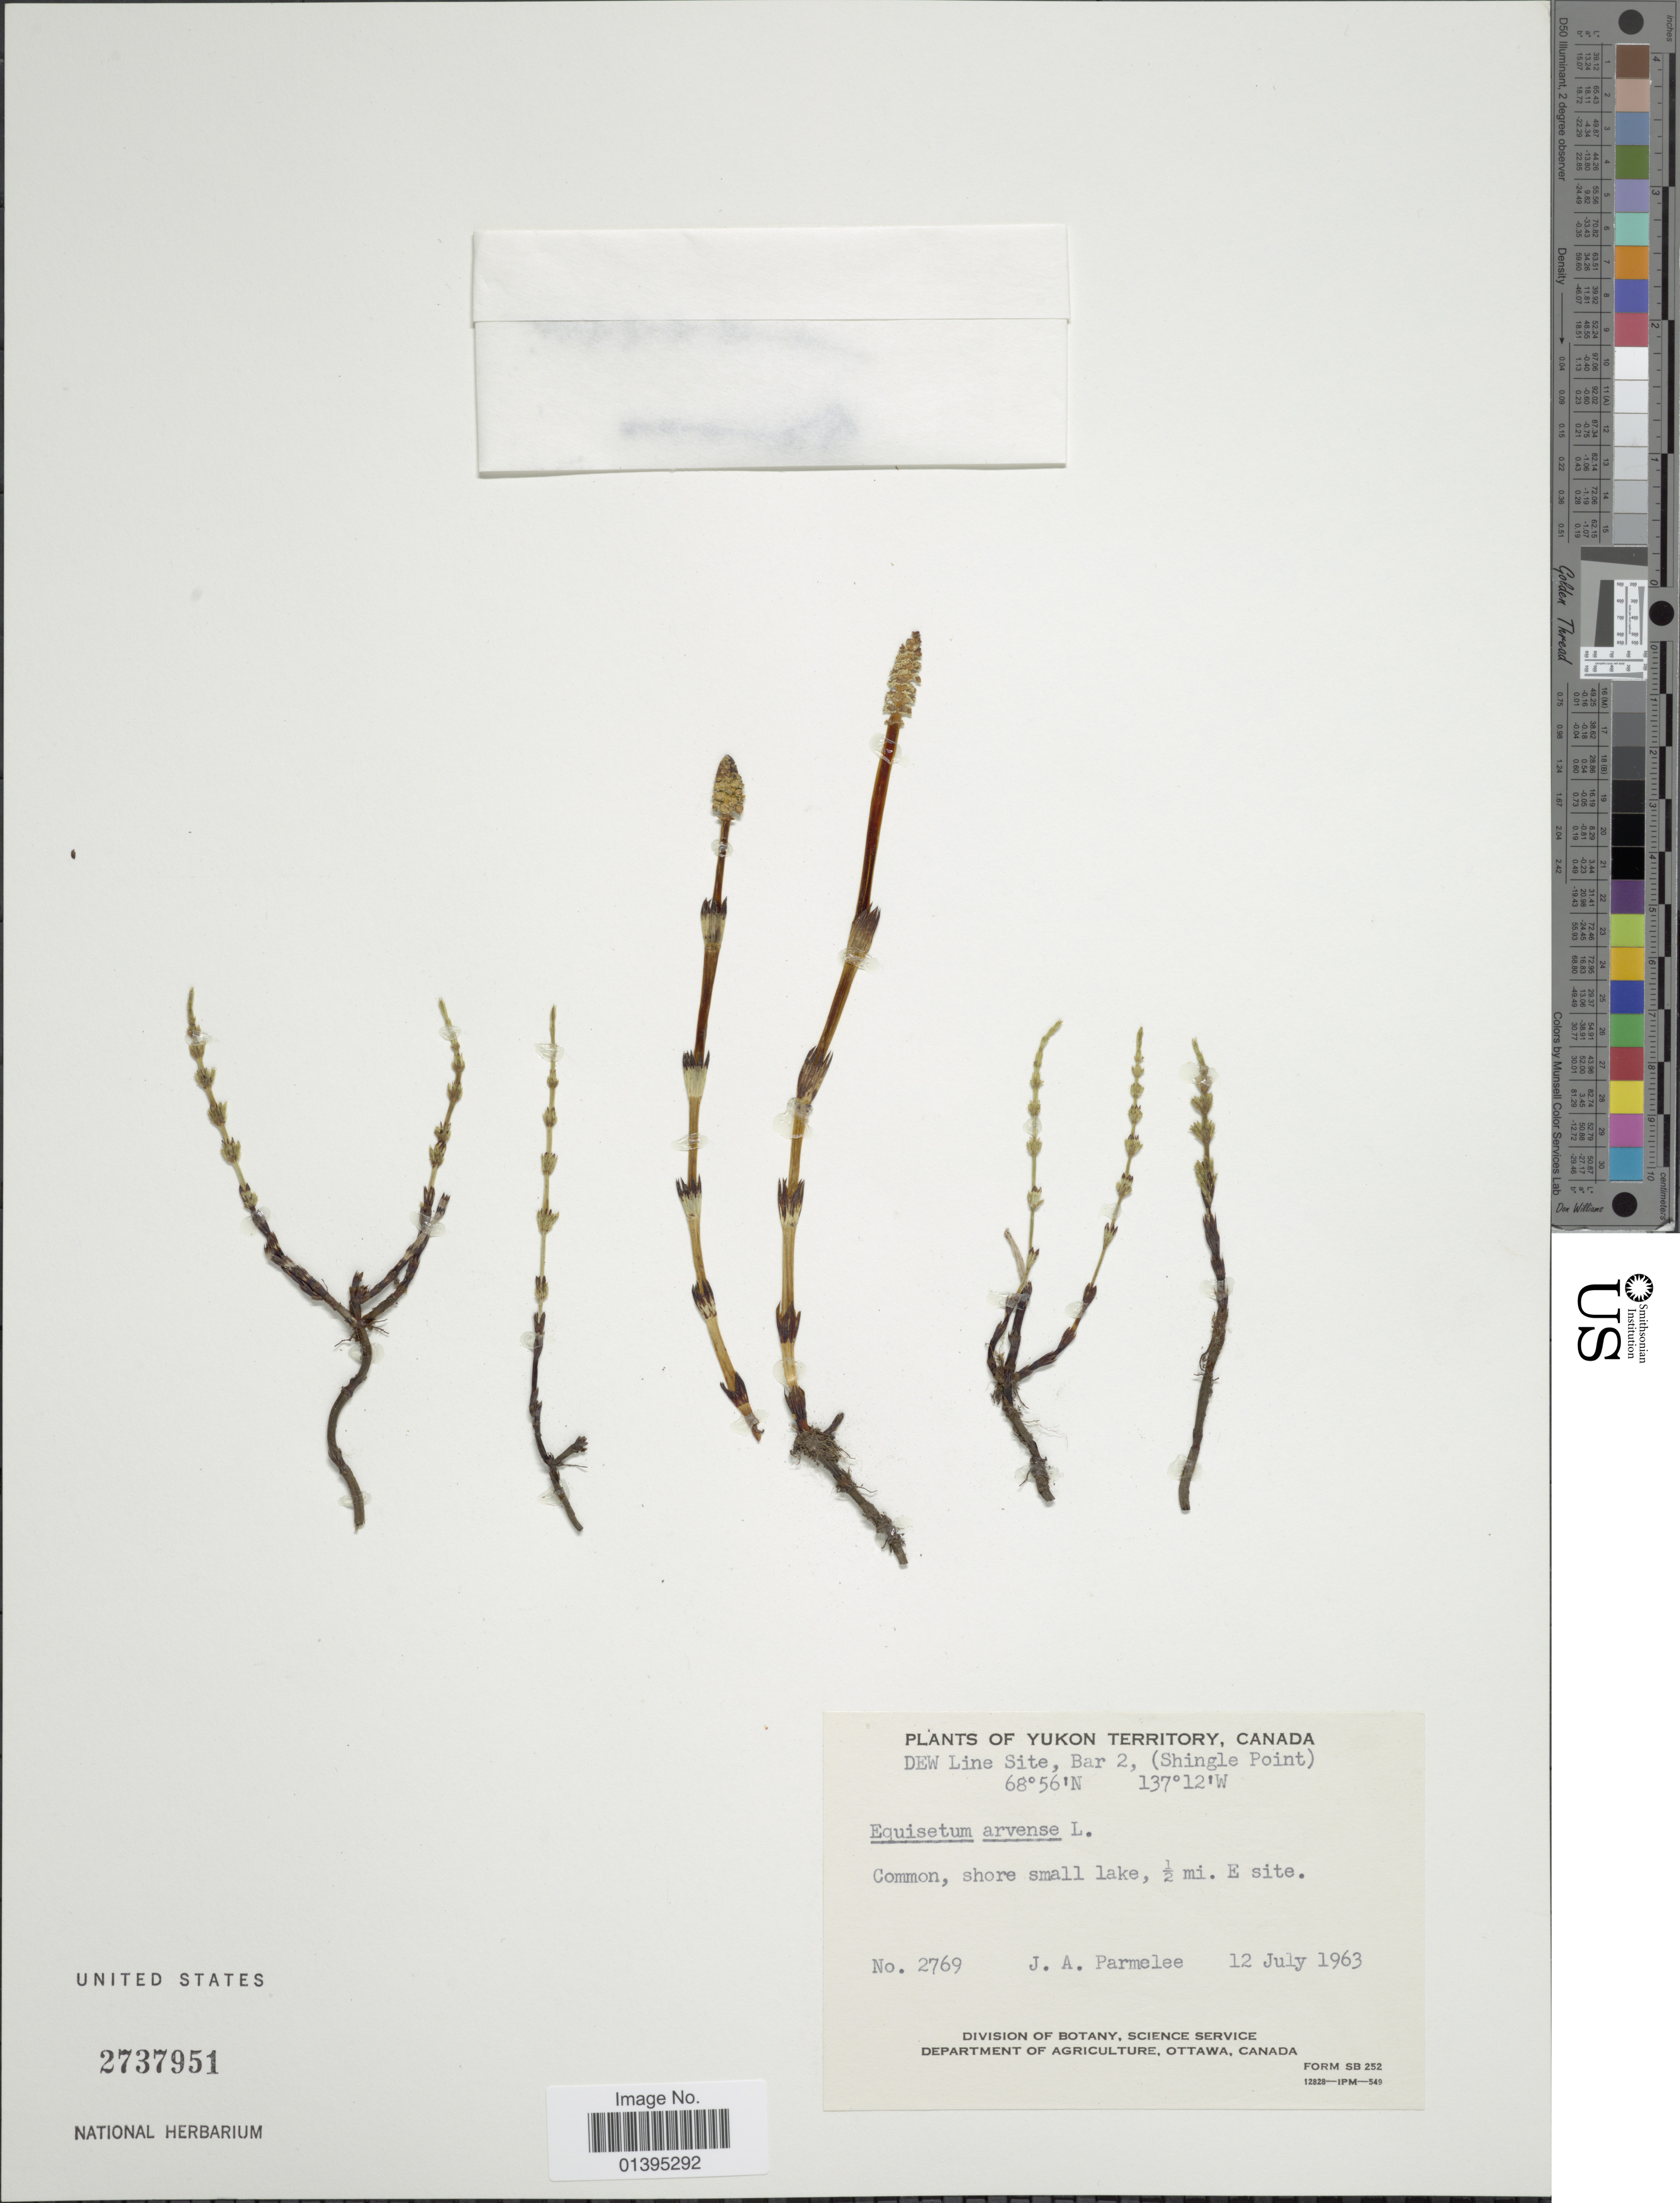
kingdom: Plantae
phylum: Tracheophyta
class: Polypodiopsida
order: Equisetales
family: Equisetaceae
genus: Equisetum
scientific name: Equisetum arvense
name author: L.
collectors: J. A. Parmelee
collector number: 2769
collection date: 1963-07-12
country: Canada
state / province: Yukon Territory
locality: Dew Line Site, Bar 2 (Shingle Point), shore small lake, ½ mi. E. side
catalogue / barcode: US 2737951